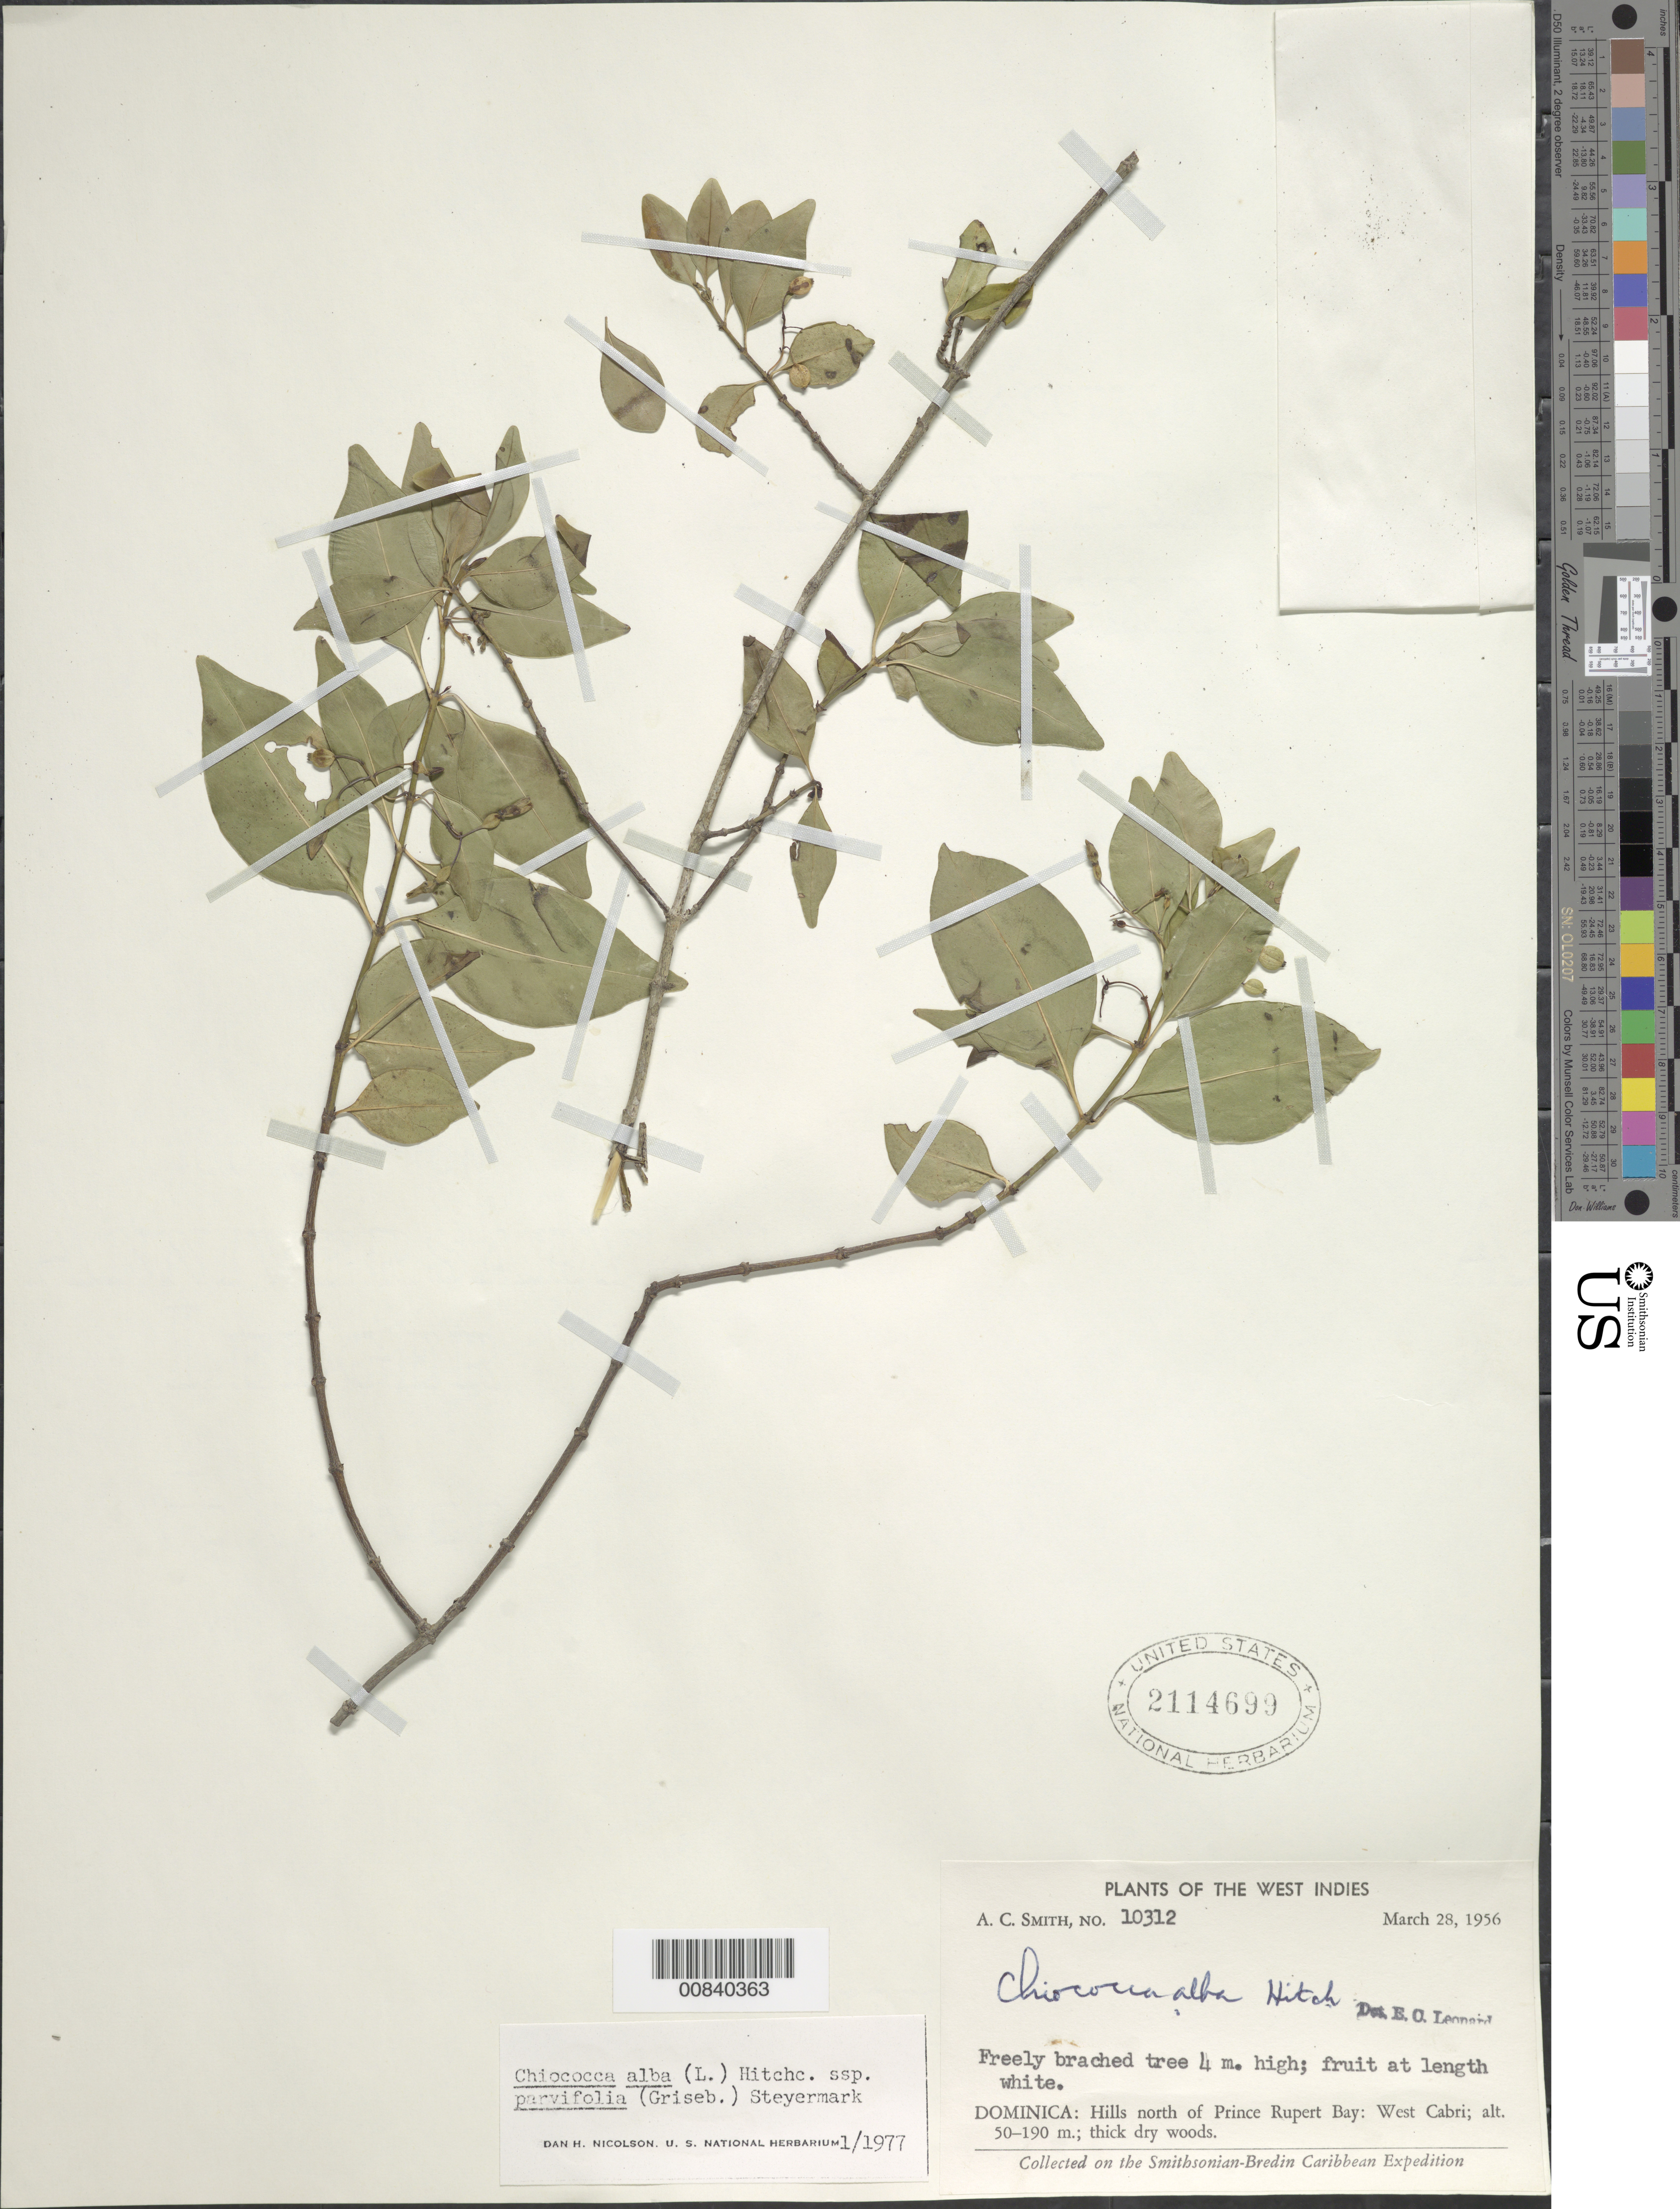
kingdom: Plantae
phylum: Tracheophyta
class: Magnoliopsida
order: Gentianales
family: Rubiaceae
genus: Chiococca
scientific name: Chiococca alba subsp. alba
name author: (L.) Hitchc.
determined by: Nicolson, Dan H.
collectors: A. C. Smith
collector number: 10312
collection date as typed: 28 Mar 1956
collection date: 1956-03-28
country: Dominica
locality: Hills north of Prince Rupert Bay: West Cabri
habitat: Thick dry woods on hills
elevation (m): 50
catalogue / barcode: US 2114699